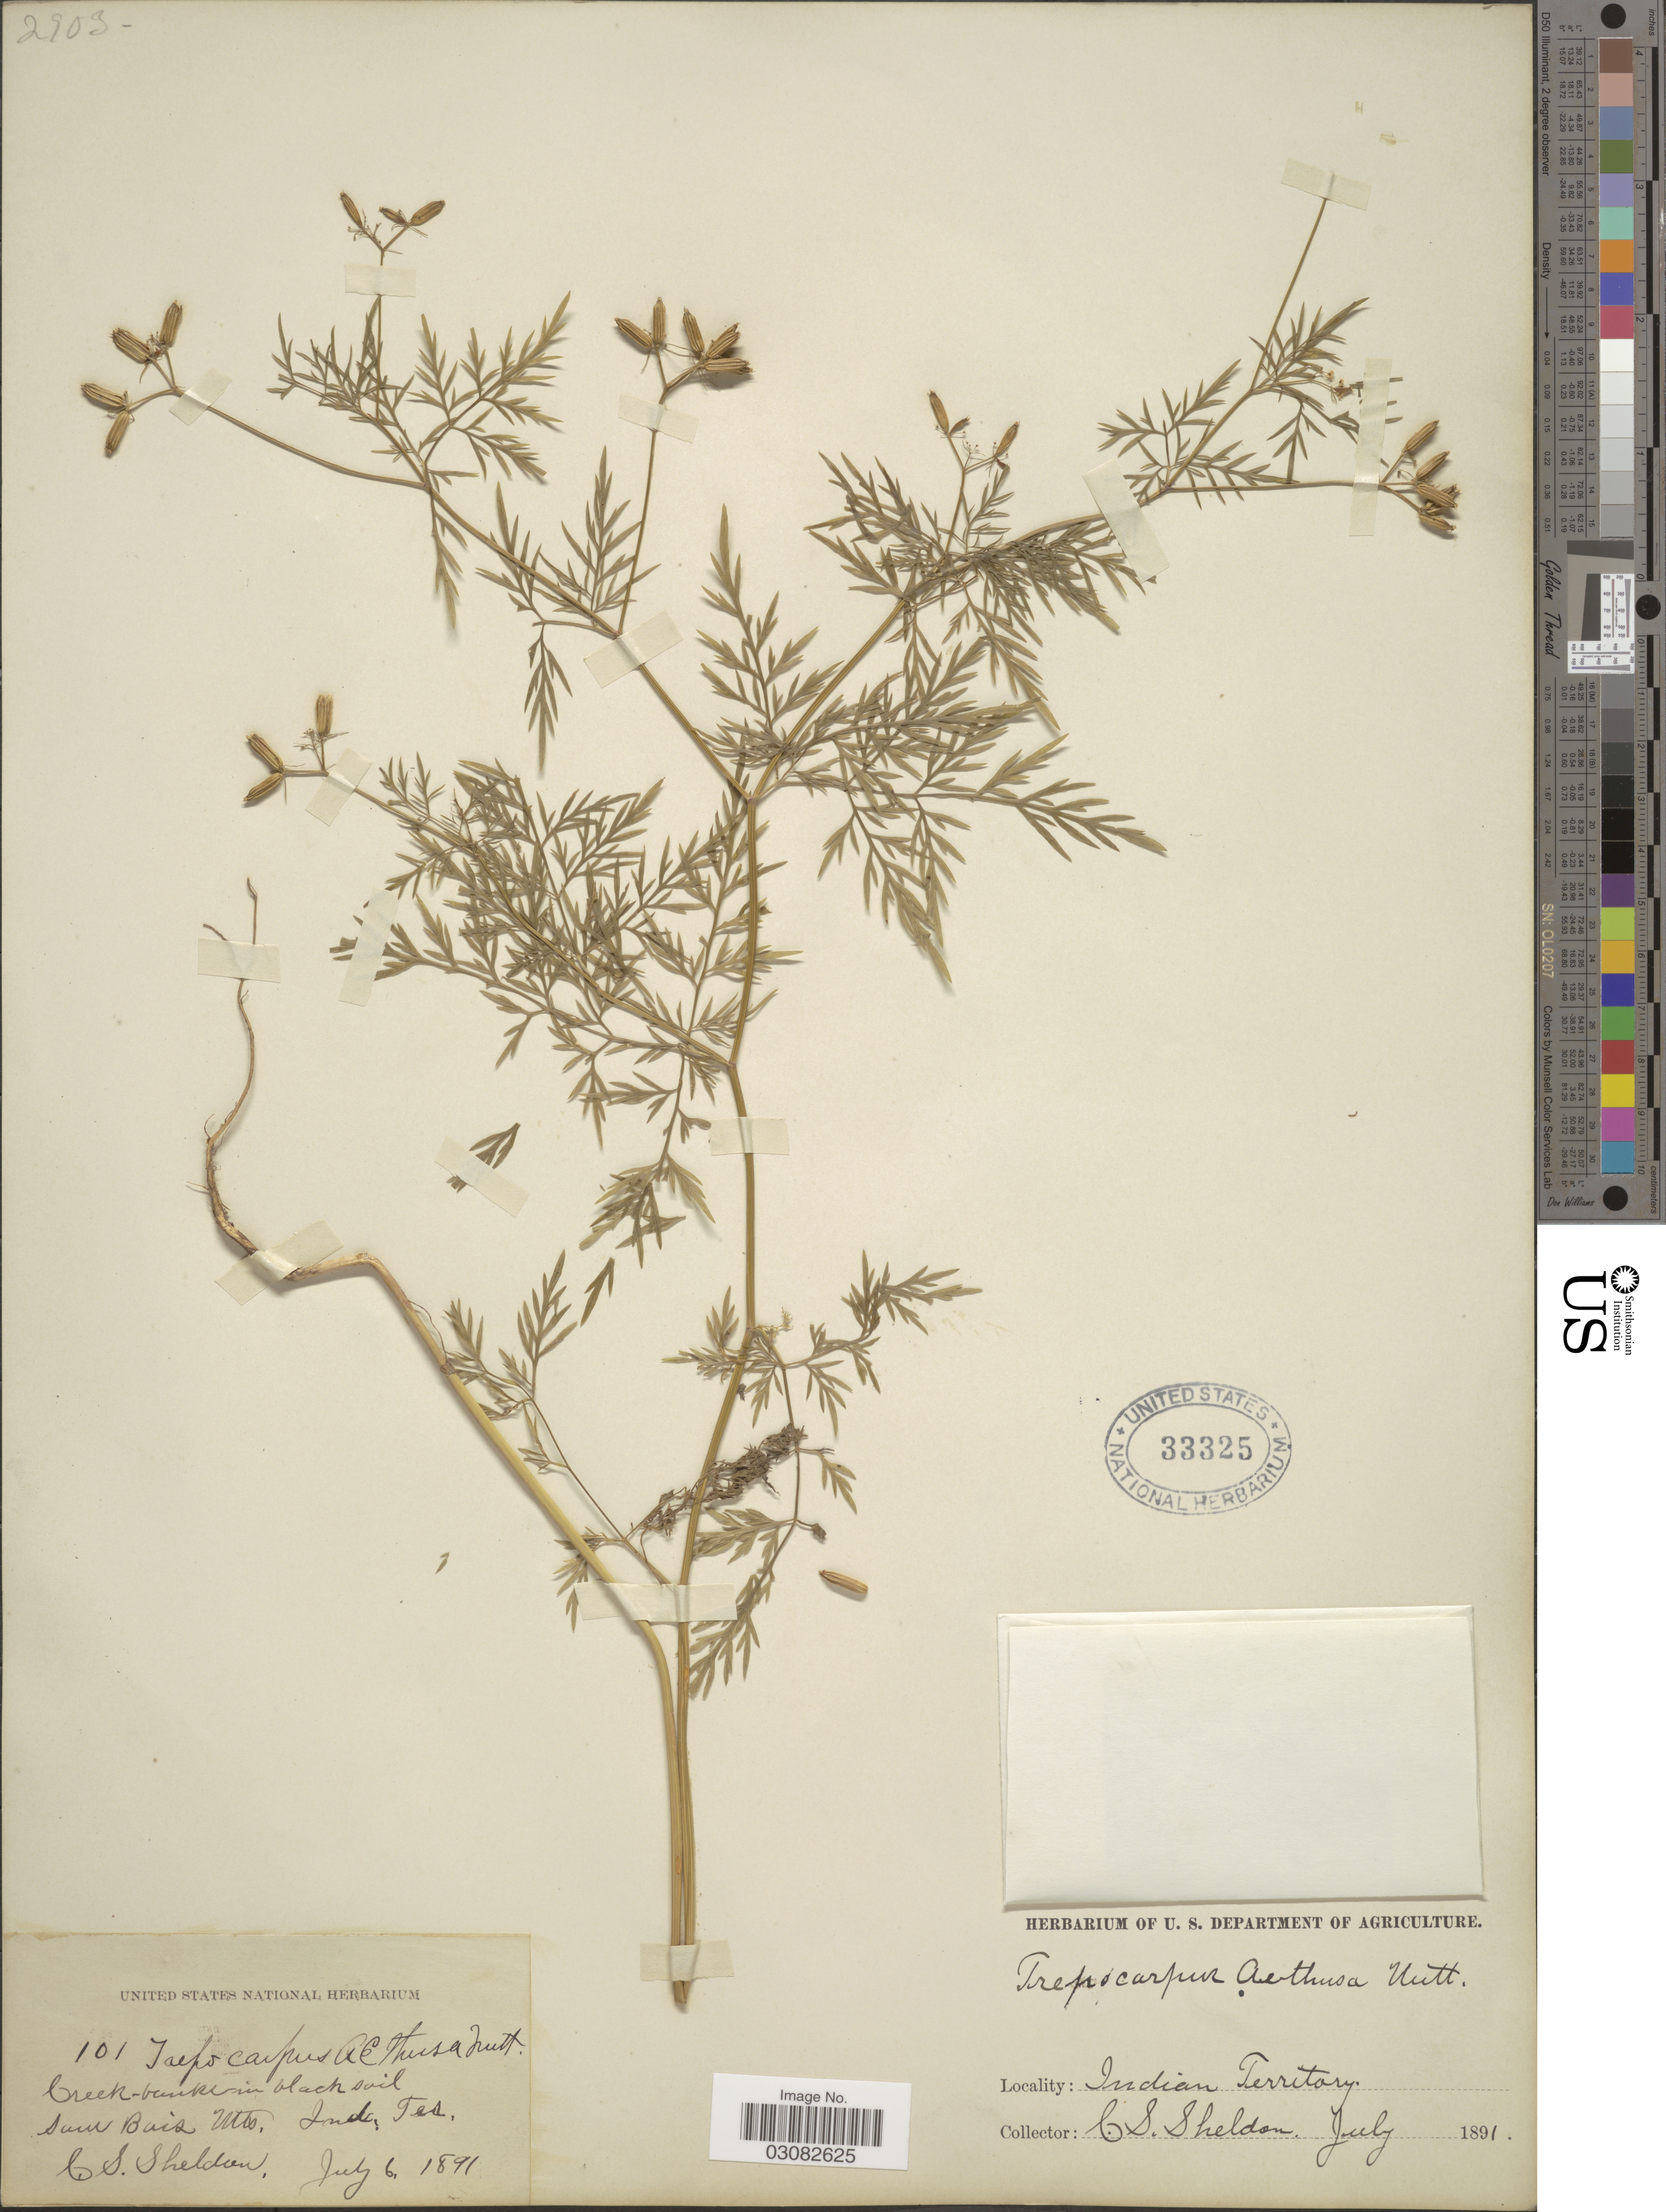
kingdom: Plantae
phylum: Tracheophyta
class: Magnoliopsida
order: Apiales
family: Apiaceae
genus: Trepocarpus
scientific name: Trepocarpus aethusae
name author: Nutt. ex DC.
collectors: C. S. Sheldon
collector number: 101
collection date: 1891-07-06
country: United States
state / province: Oklahoma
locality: Sans Bois Mts. Indian Territory.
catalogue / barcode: US 33325